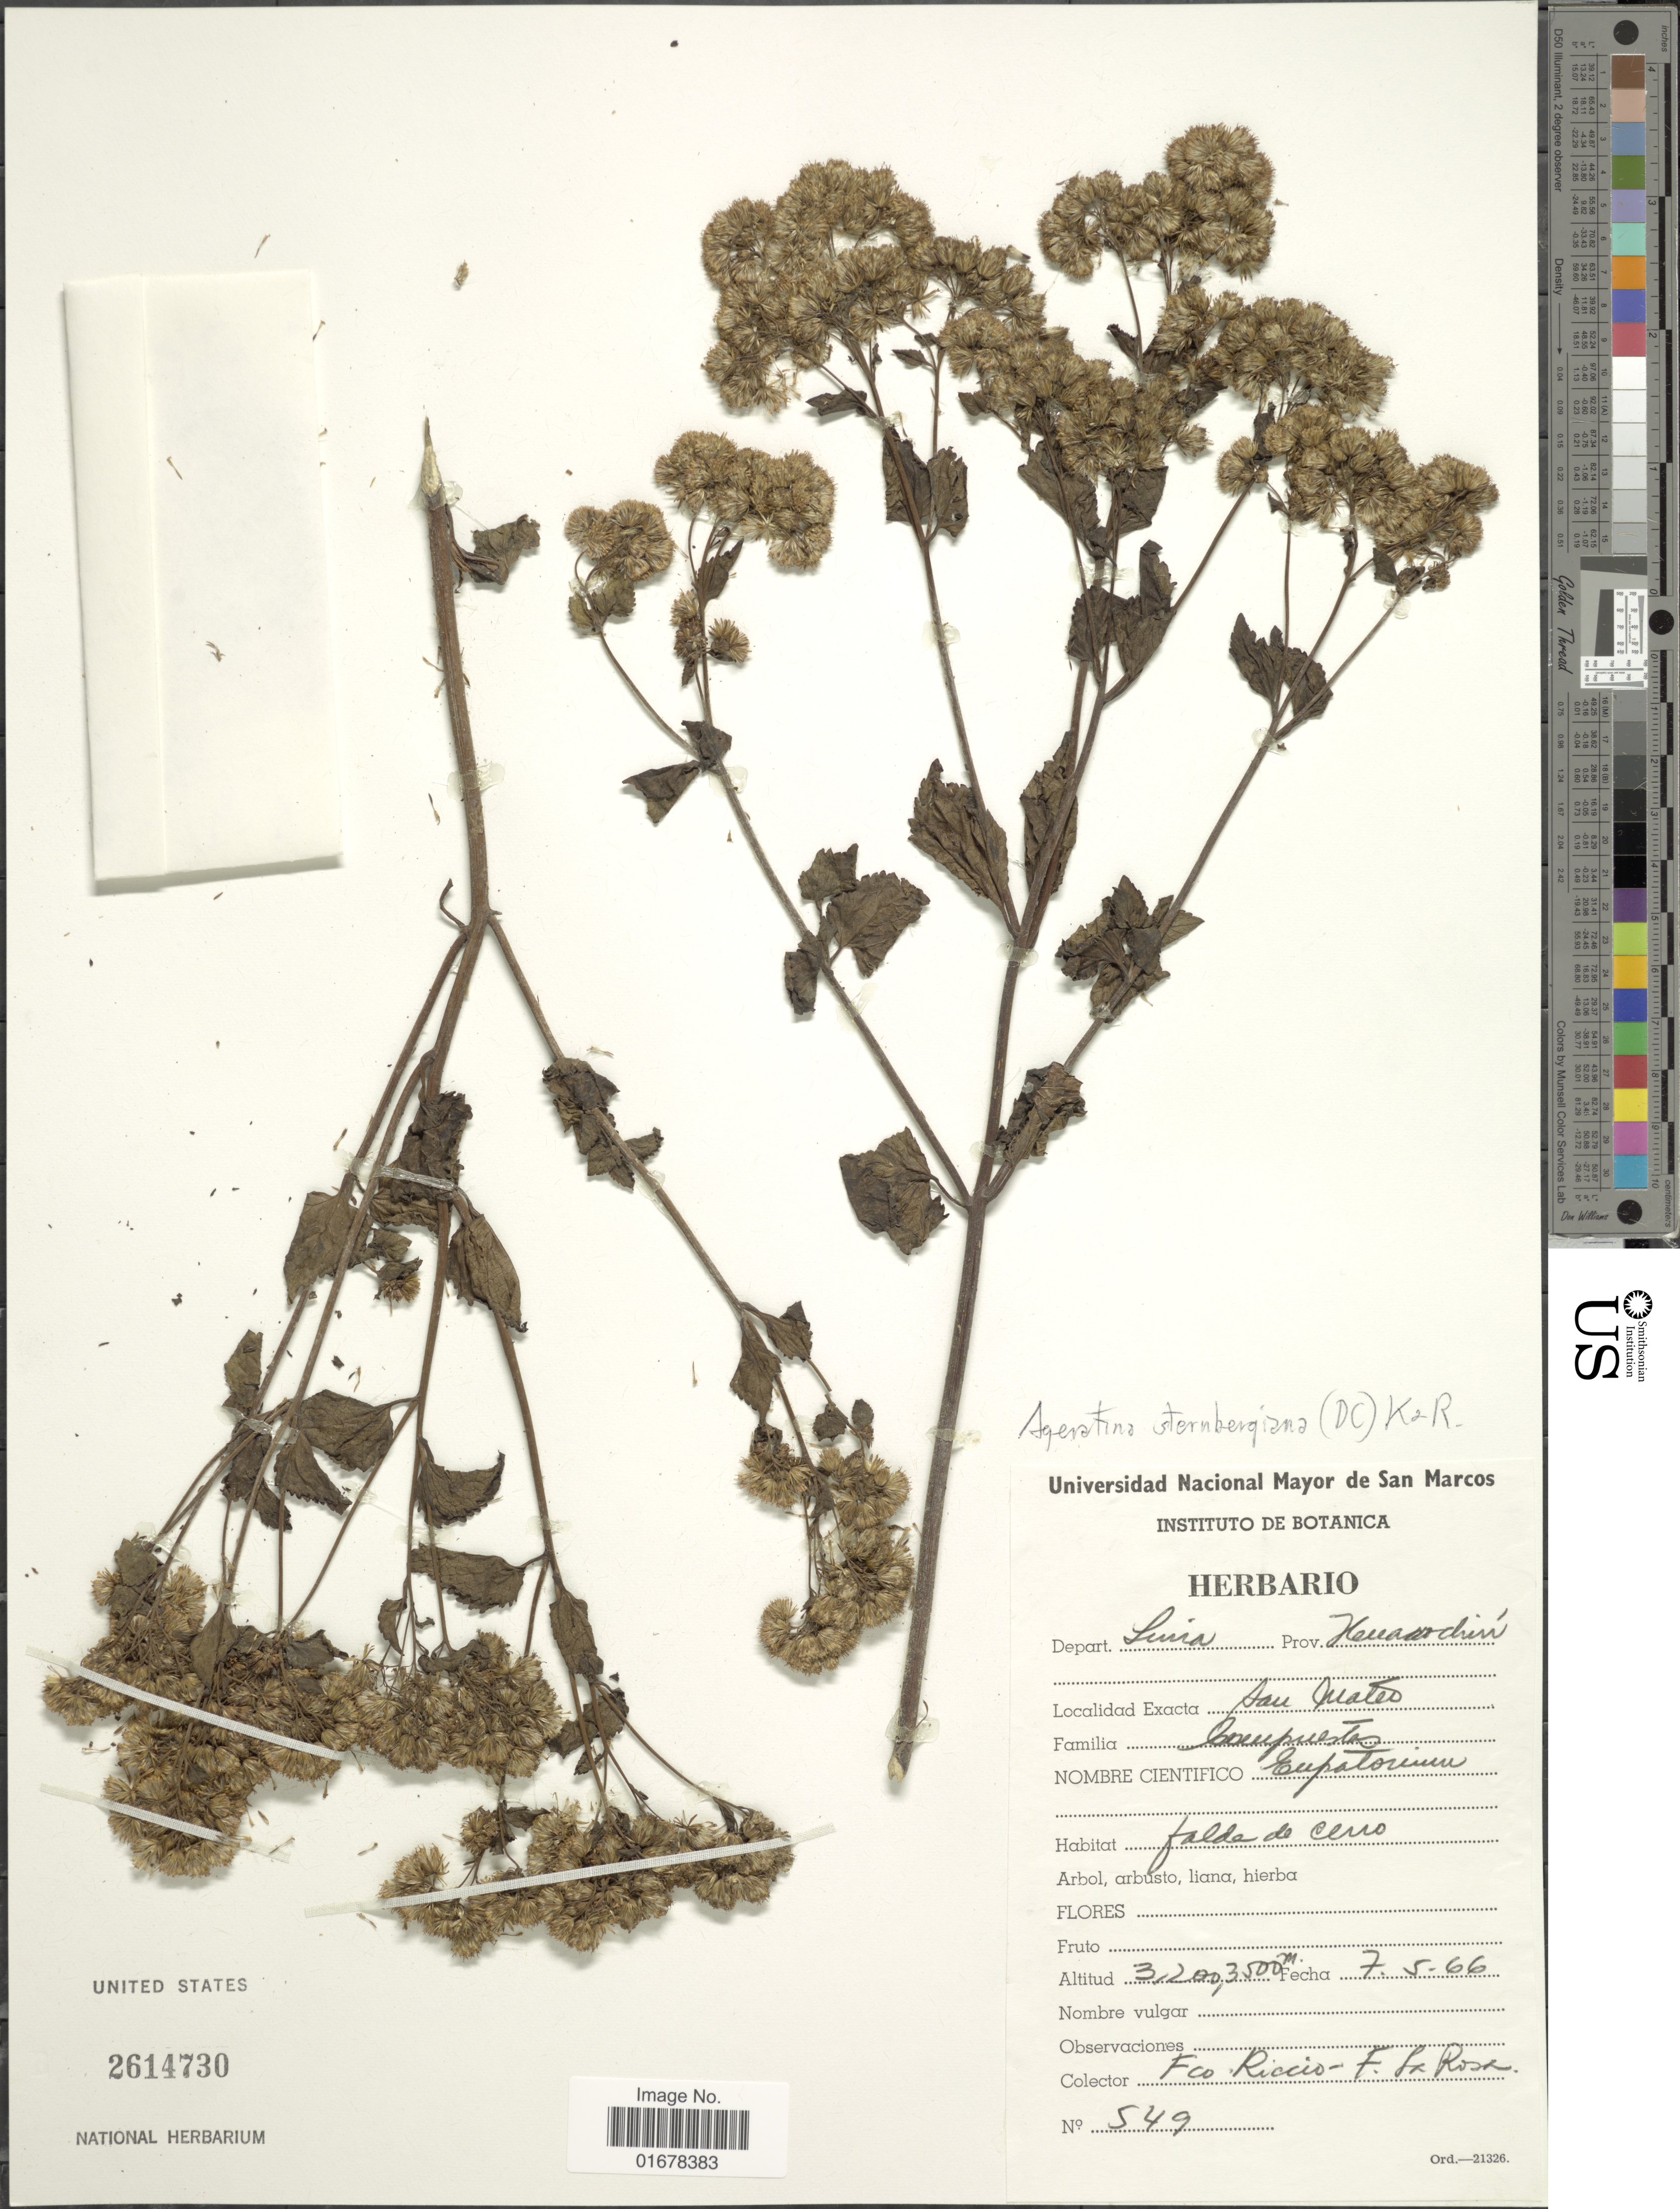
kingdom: Plantae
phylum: Tracheophyta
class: Magnoliopsida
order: Asterales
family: Asteraceae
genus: Ageratina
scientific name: Ageratina sternbergiana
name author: (DC.) R.M. King & H. Rob.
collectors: F. Riccio & -. La Rosa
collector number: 549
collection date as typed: Transcribed d/m/y: 7/5/66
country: Peru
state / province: Lima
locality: Depart. Lima, Huancochin, San Mateo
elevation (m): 3200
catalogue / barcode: US 2614730